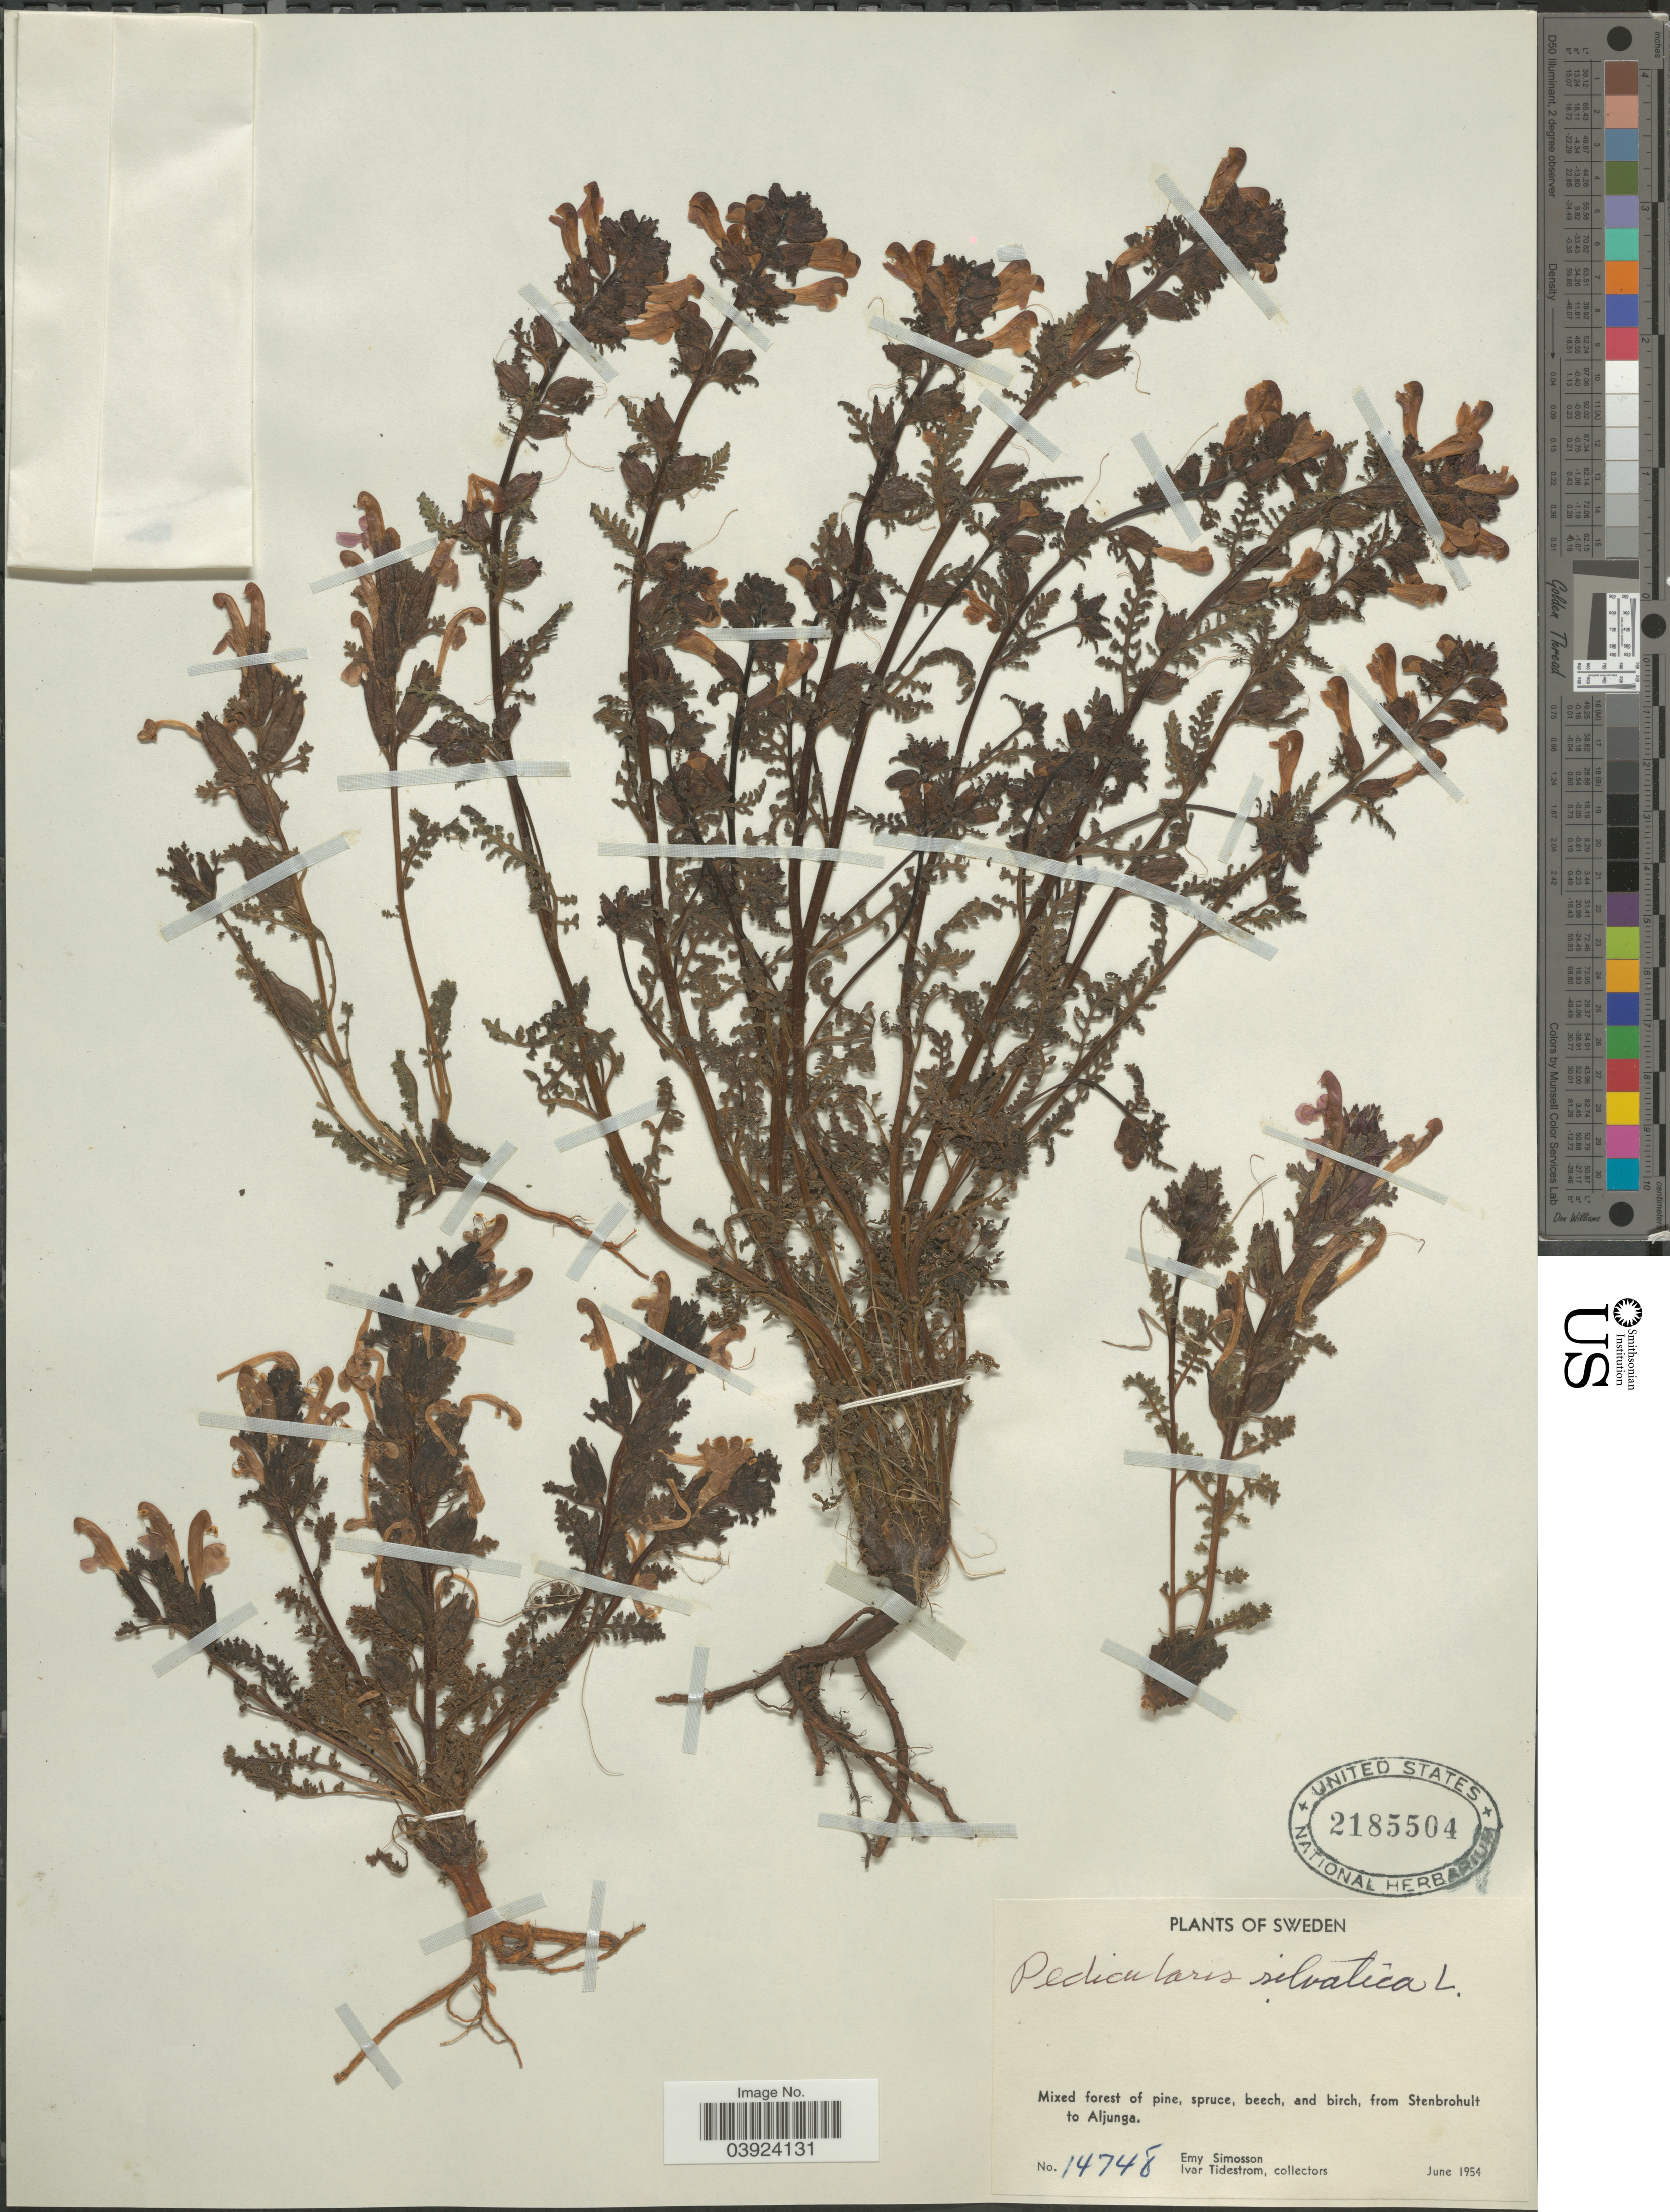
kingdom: Plantae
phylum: Tracheophyta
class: Magnoliopsida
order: Lamiales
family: Orobanchaceae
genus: Pedicularis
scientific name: Pedicularis sylvatica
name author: L.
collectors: E. Simosson & I. F. Tidestrom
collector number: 14748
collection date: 1954-06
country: Sweden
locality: From Stenbrohult to Aljunga.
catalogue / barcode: US 2185504